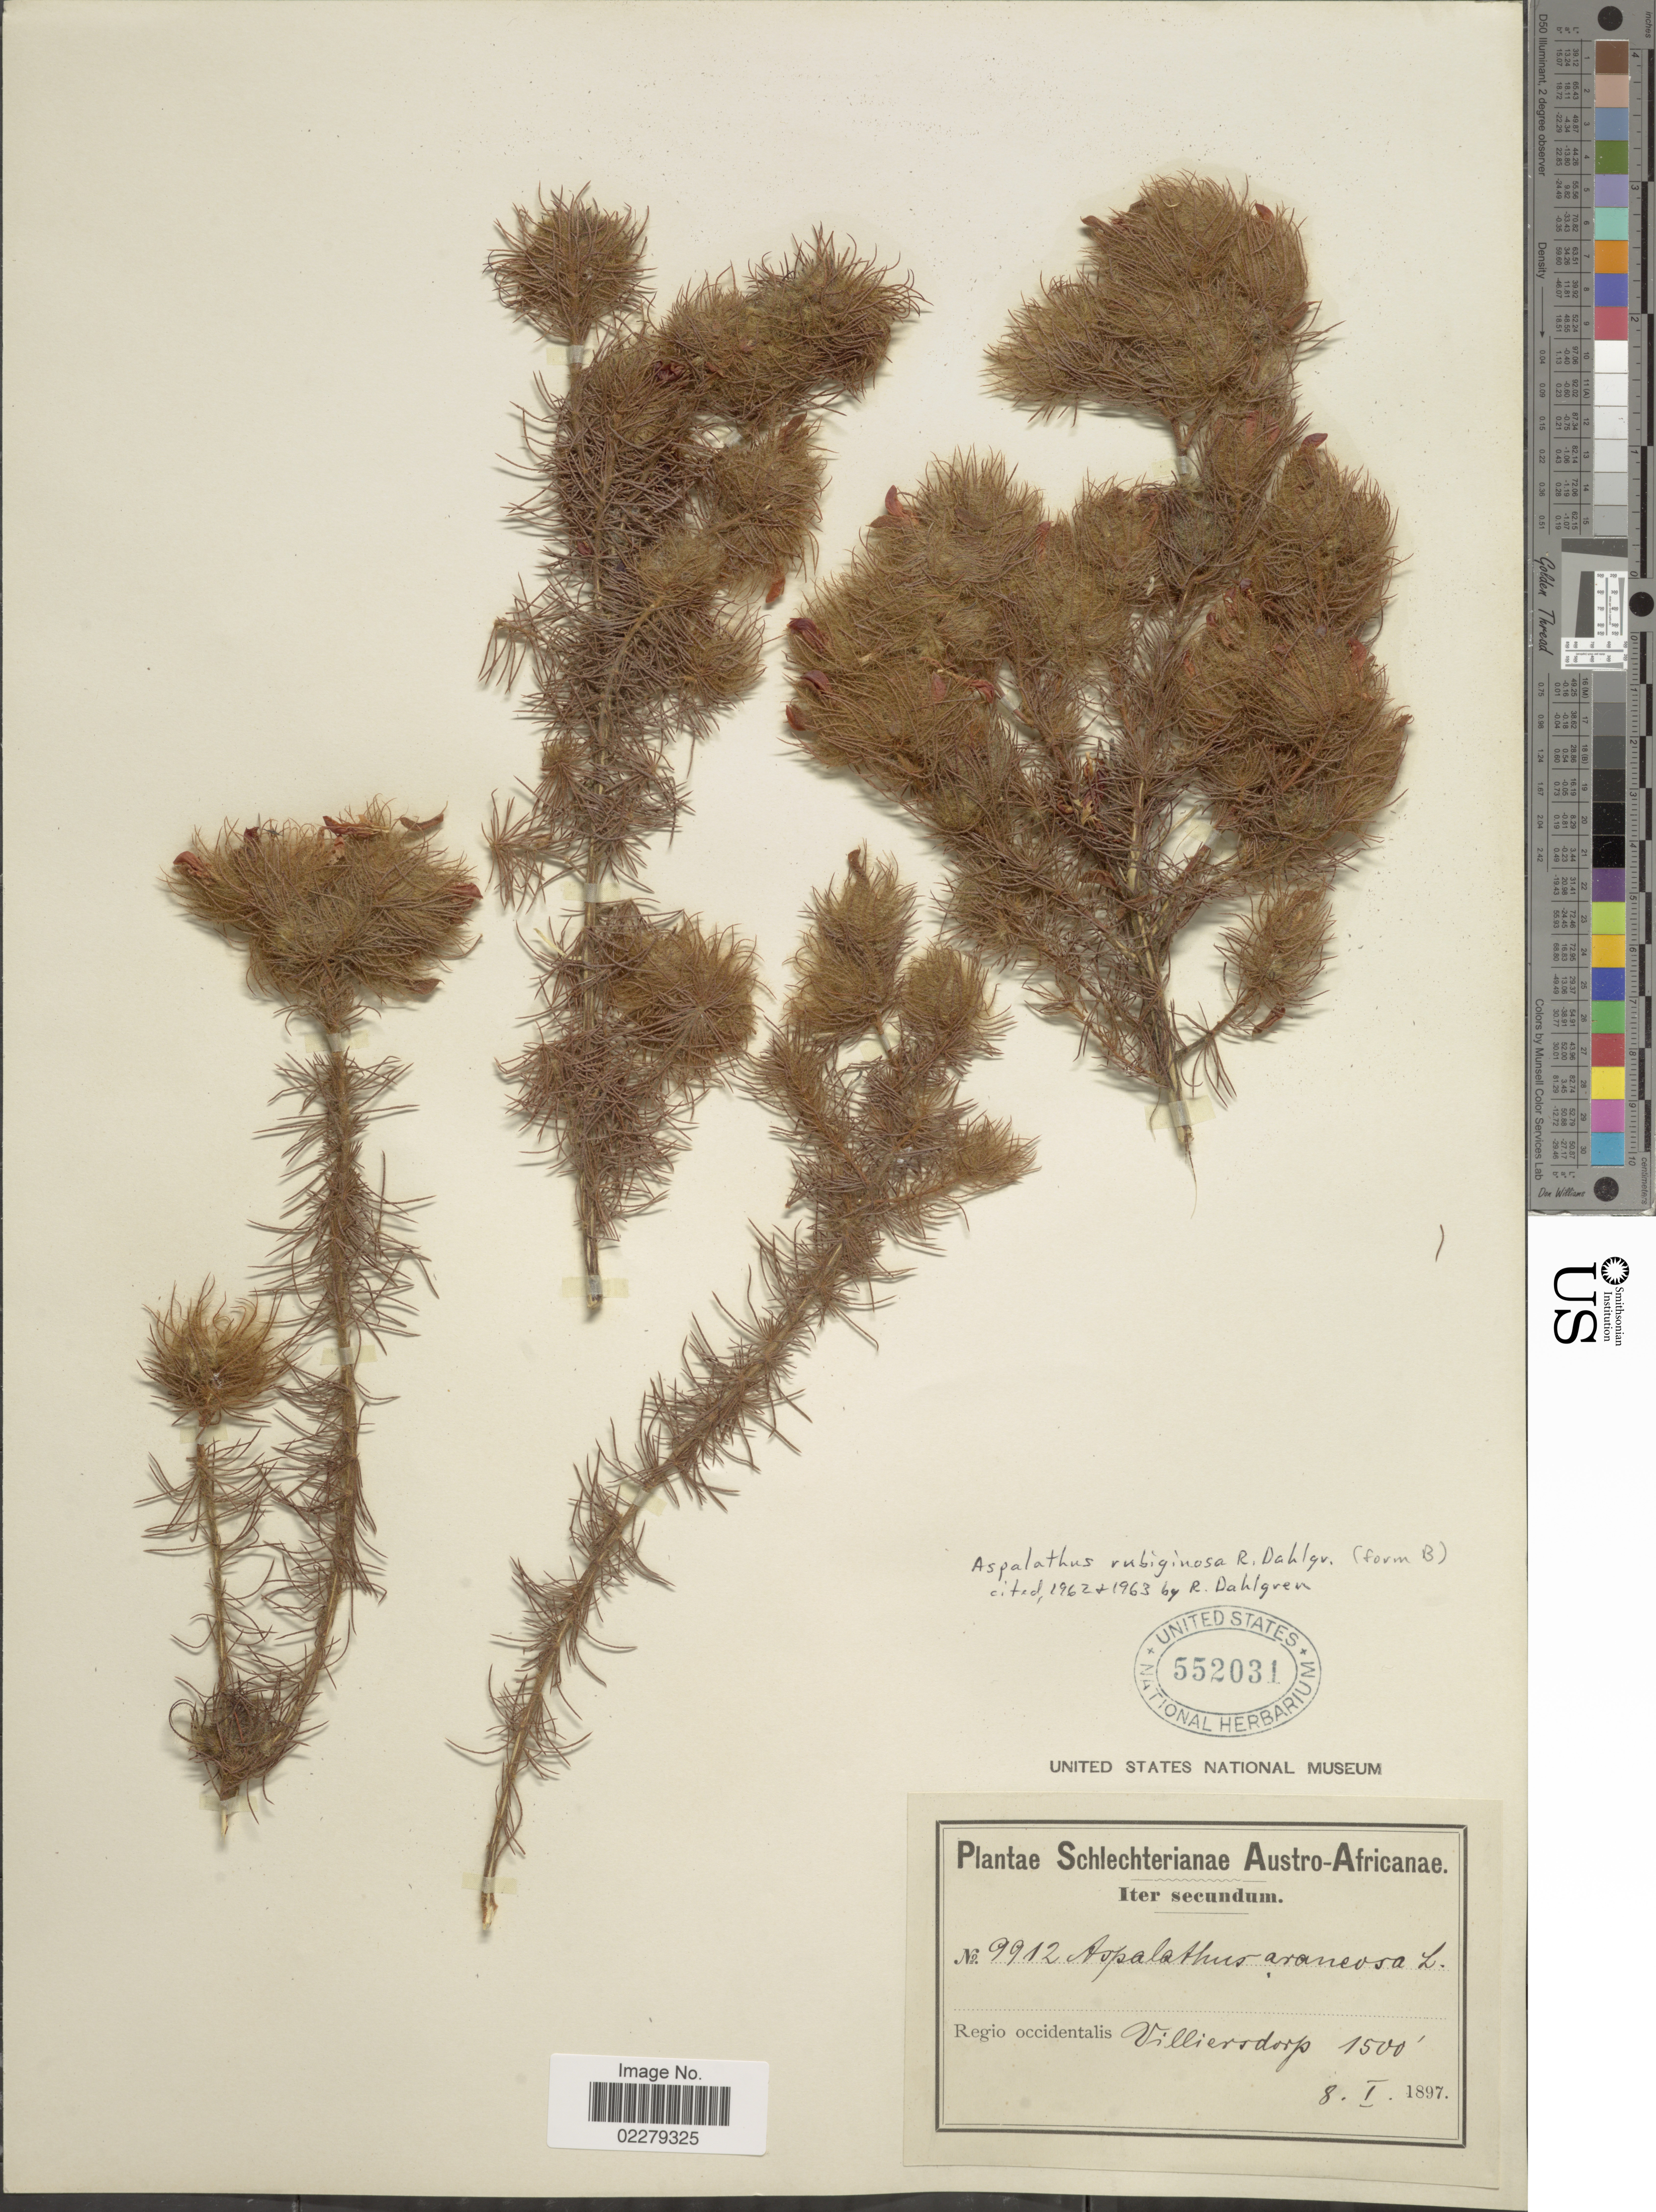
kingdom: Plantae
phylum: Tracheophyta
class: Magnoliopsida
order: Fabales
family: Fabaceae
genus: Aspalathus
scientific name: Aspalathus rubiginosa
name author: R. Dahlgren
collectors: Schlechter, --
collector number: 9912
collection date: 1897-01-08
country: South Africa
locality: Austro- Africanae. Regio occidentalis. Villiersdorp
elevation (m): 457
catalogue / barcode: US 552031